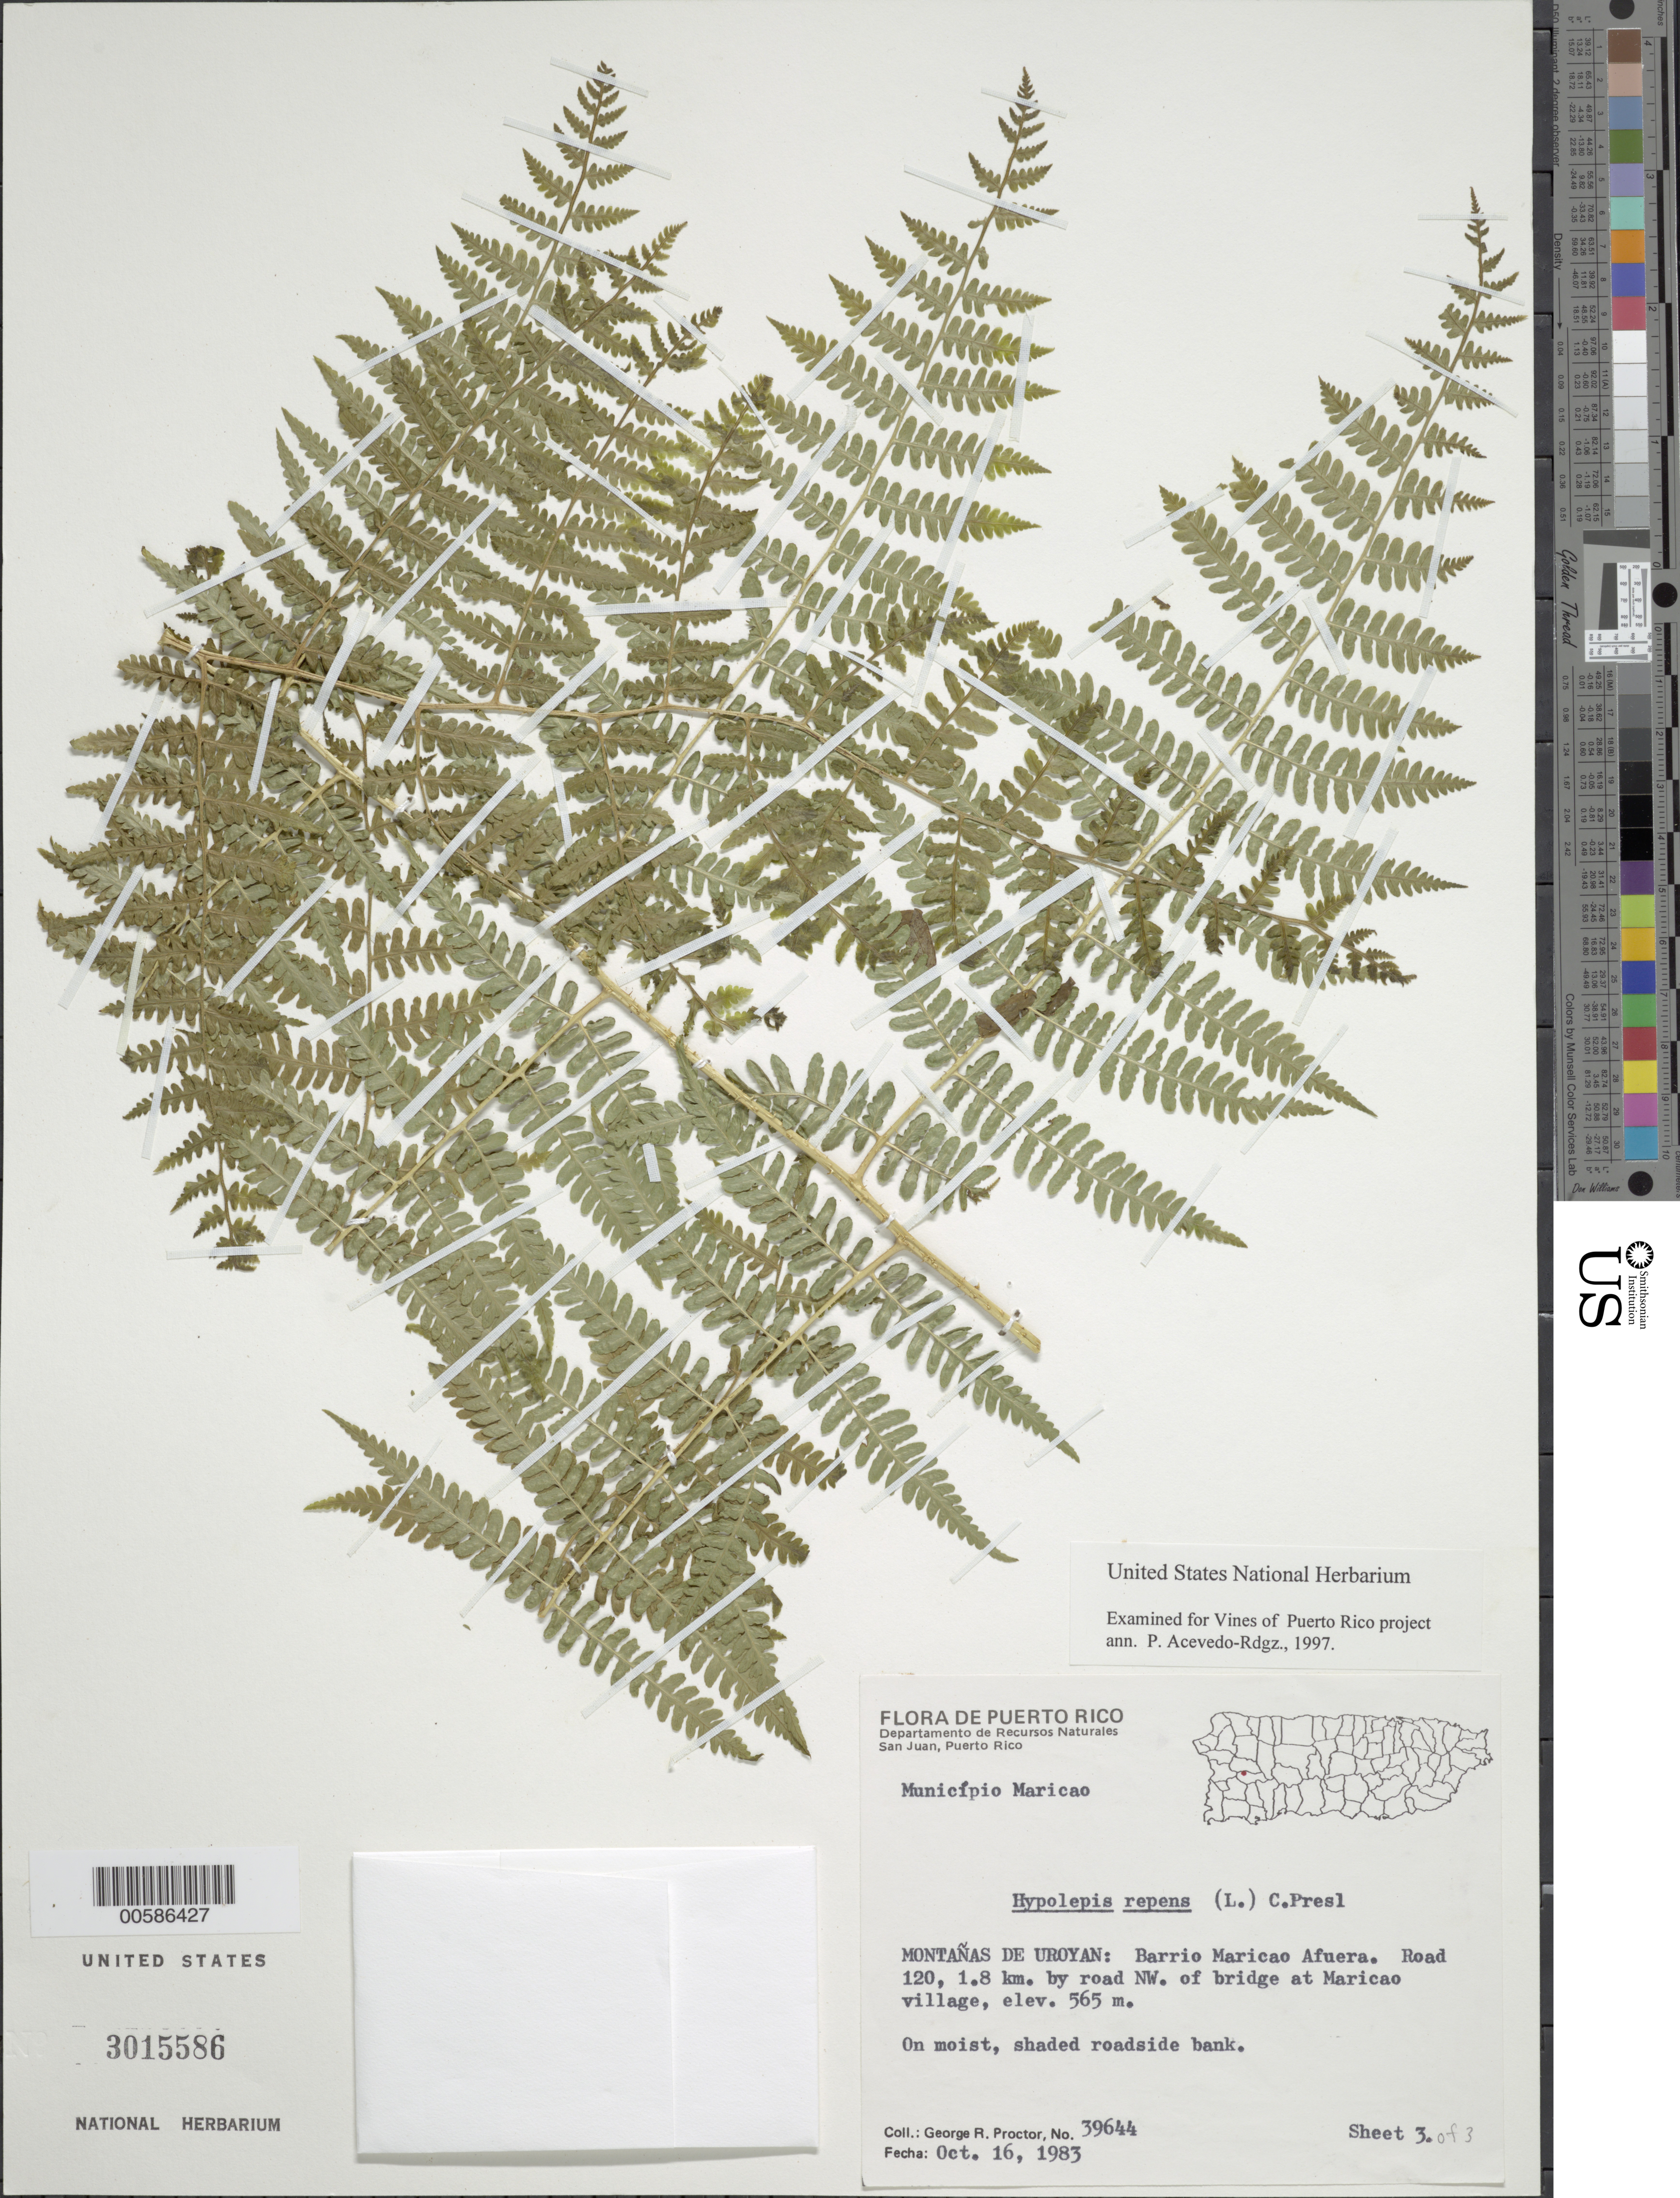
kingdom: Plantae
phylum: Tracheophyta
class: Polypodiopsida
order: Polypodiales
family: Dennstaedtiaceae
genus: Hypolepis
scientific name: Hypolepis repens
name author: (L.) C. Presl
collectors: G. R. Proctor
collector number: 39644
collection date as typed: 16 Oct 1983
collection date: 1983-10-16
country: Puerto Rico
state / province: Maricao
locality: Montañas de Uroyan: Barrio Maricao Afuera. Road 120, 1.8 km by road NW of bridge at Maricao Village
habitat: On moist, shaded roadside bank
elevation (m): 565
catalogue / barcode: US 3015586